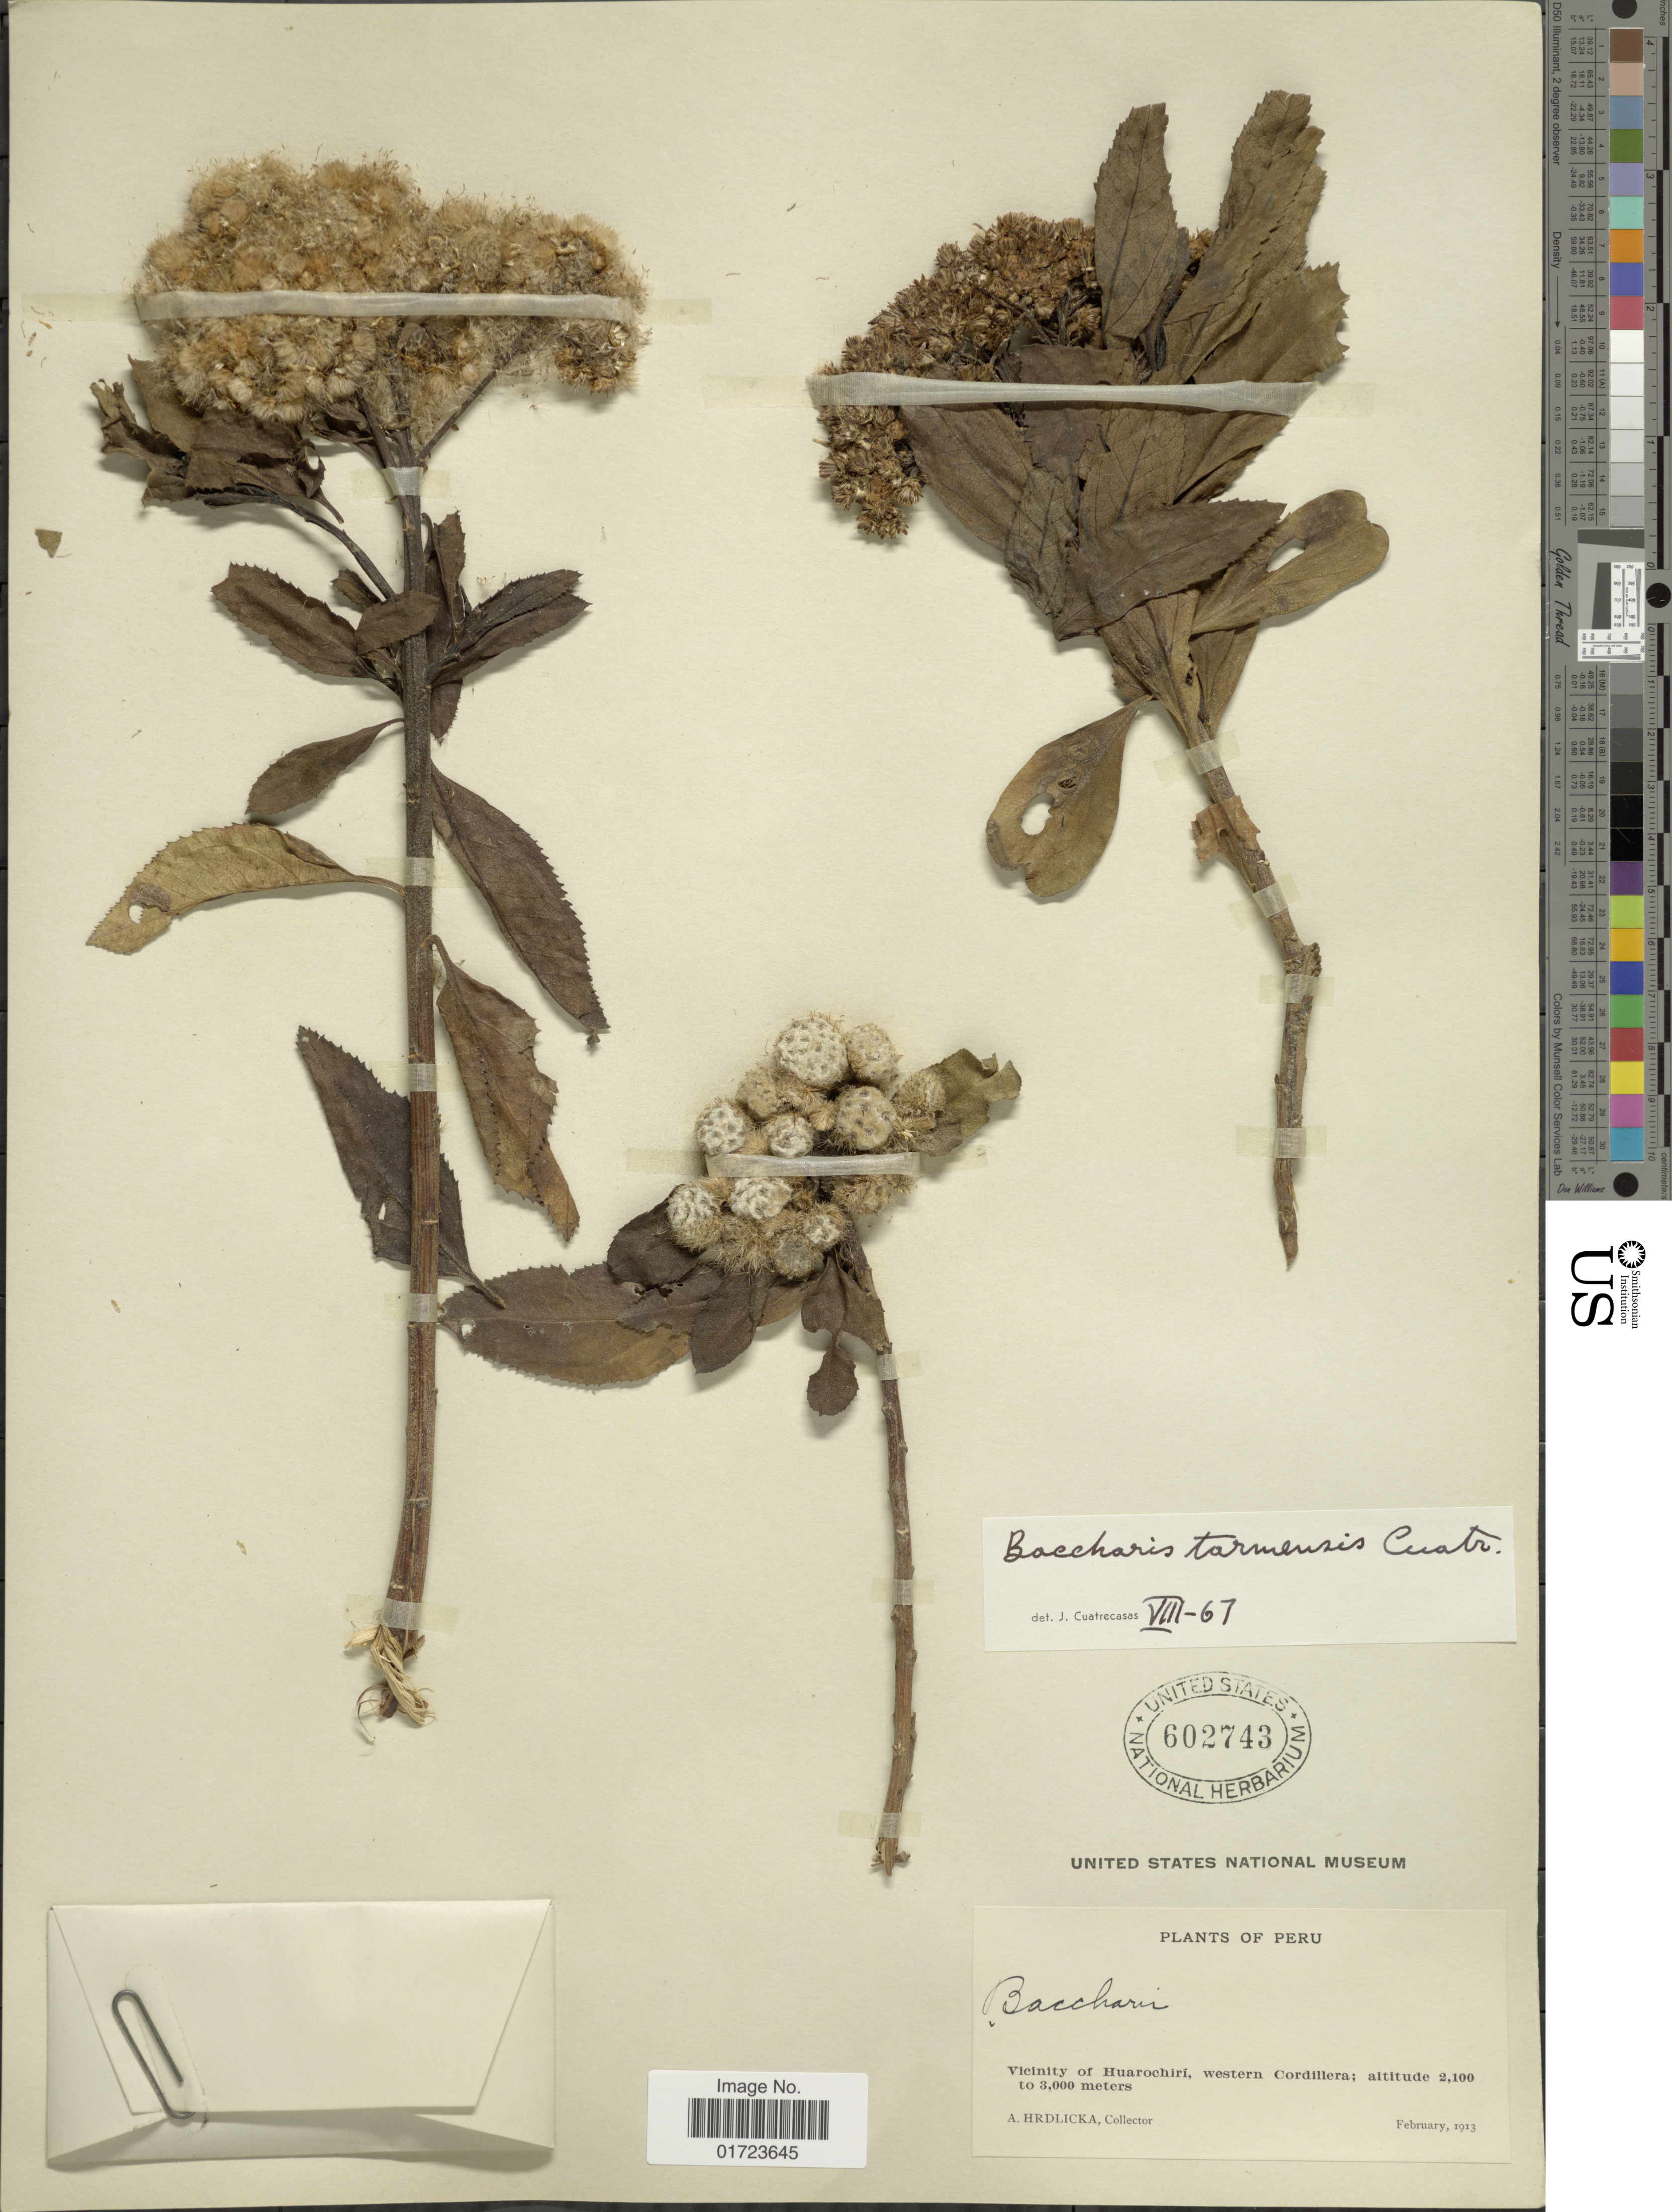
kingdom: Plantae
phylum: Tracheophyta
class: Magnoliopsida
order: Asterales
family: Asteraceae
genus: Baccharis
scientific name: Baccharis tarmensis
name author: Cuatrec.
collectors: A. Hrdlicka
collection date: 1913-02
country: Peru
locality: Vicinity of Huarochiri, western Cordillera.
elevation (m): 2100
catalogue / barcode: US 602743